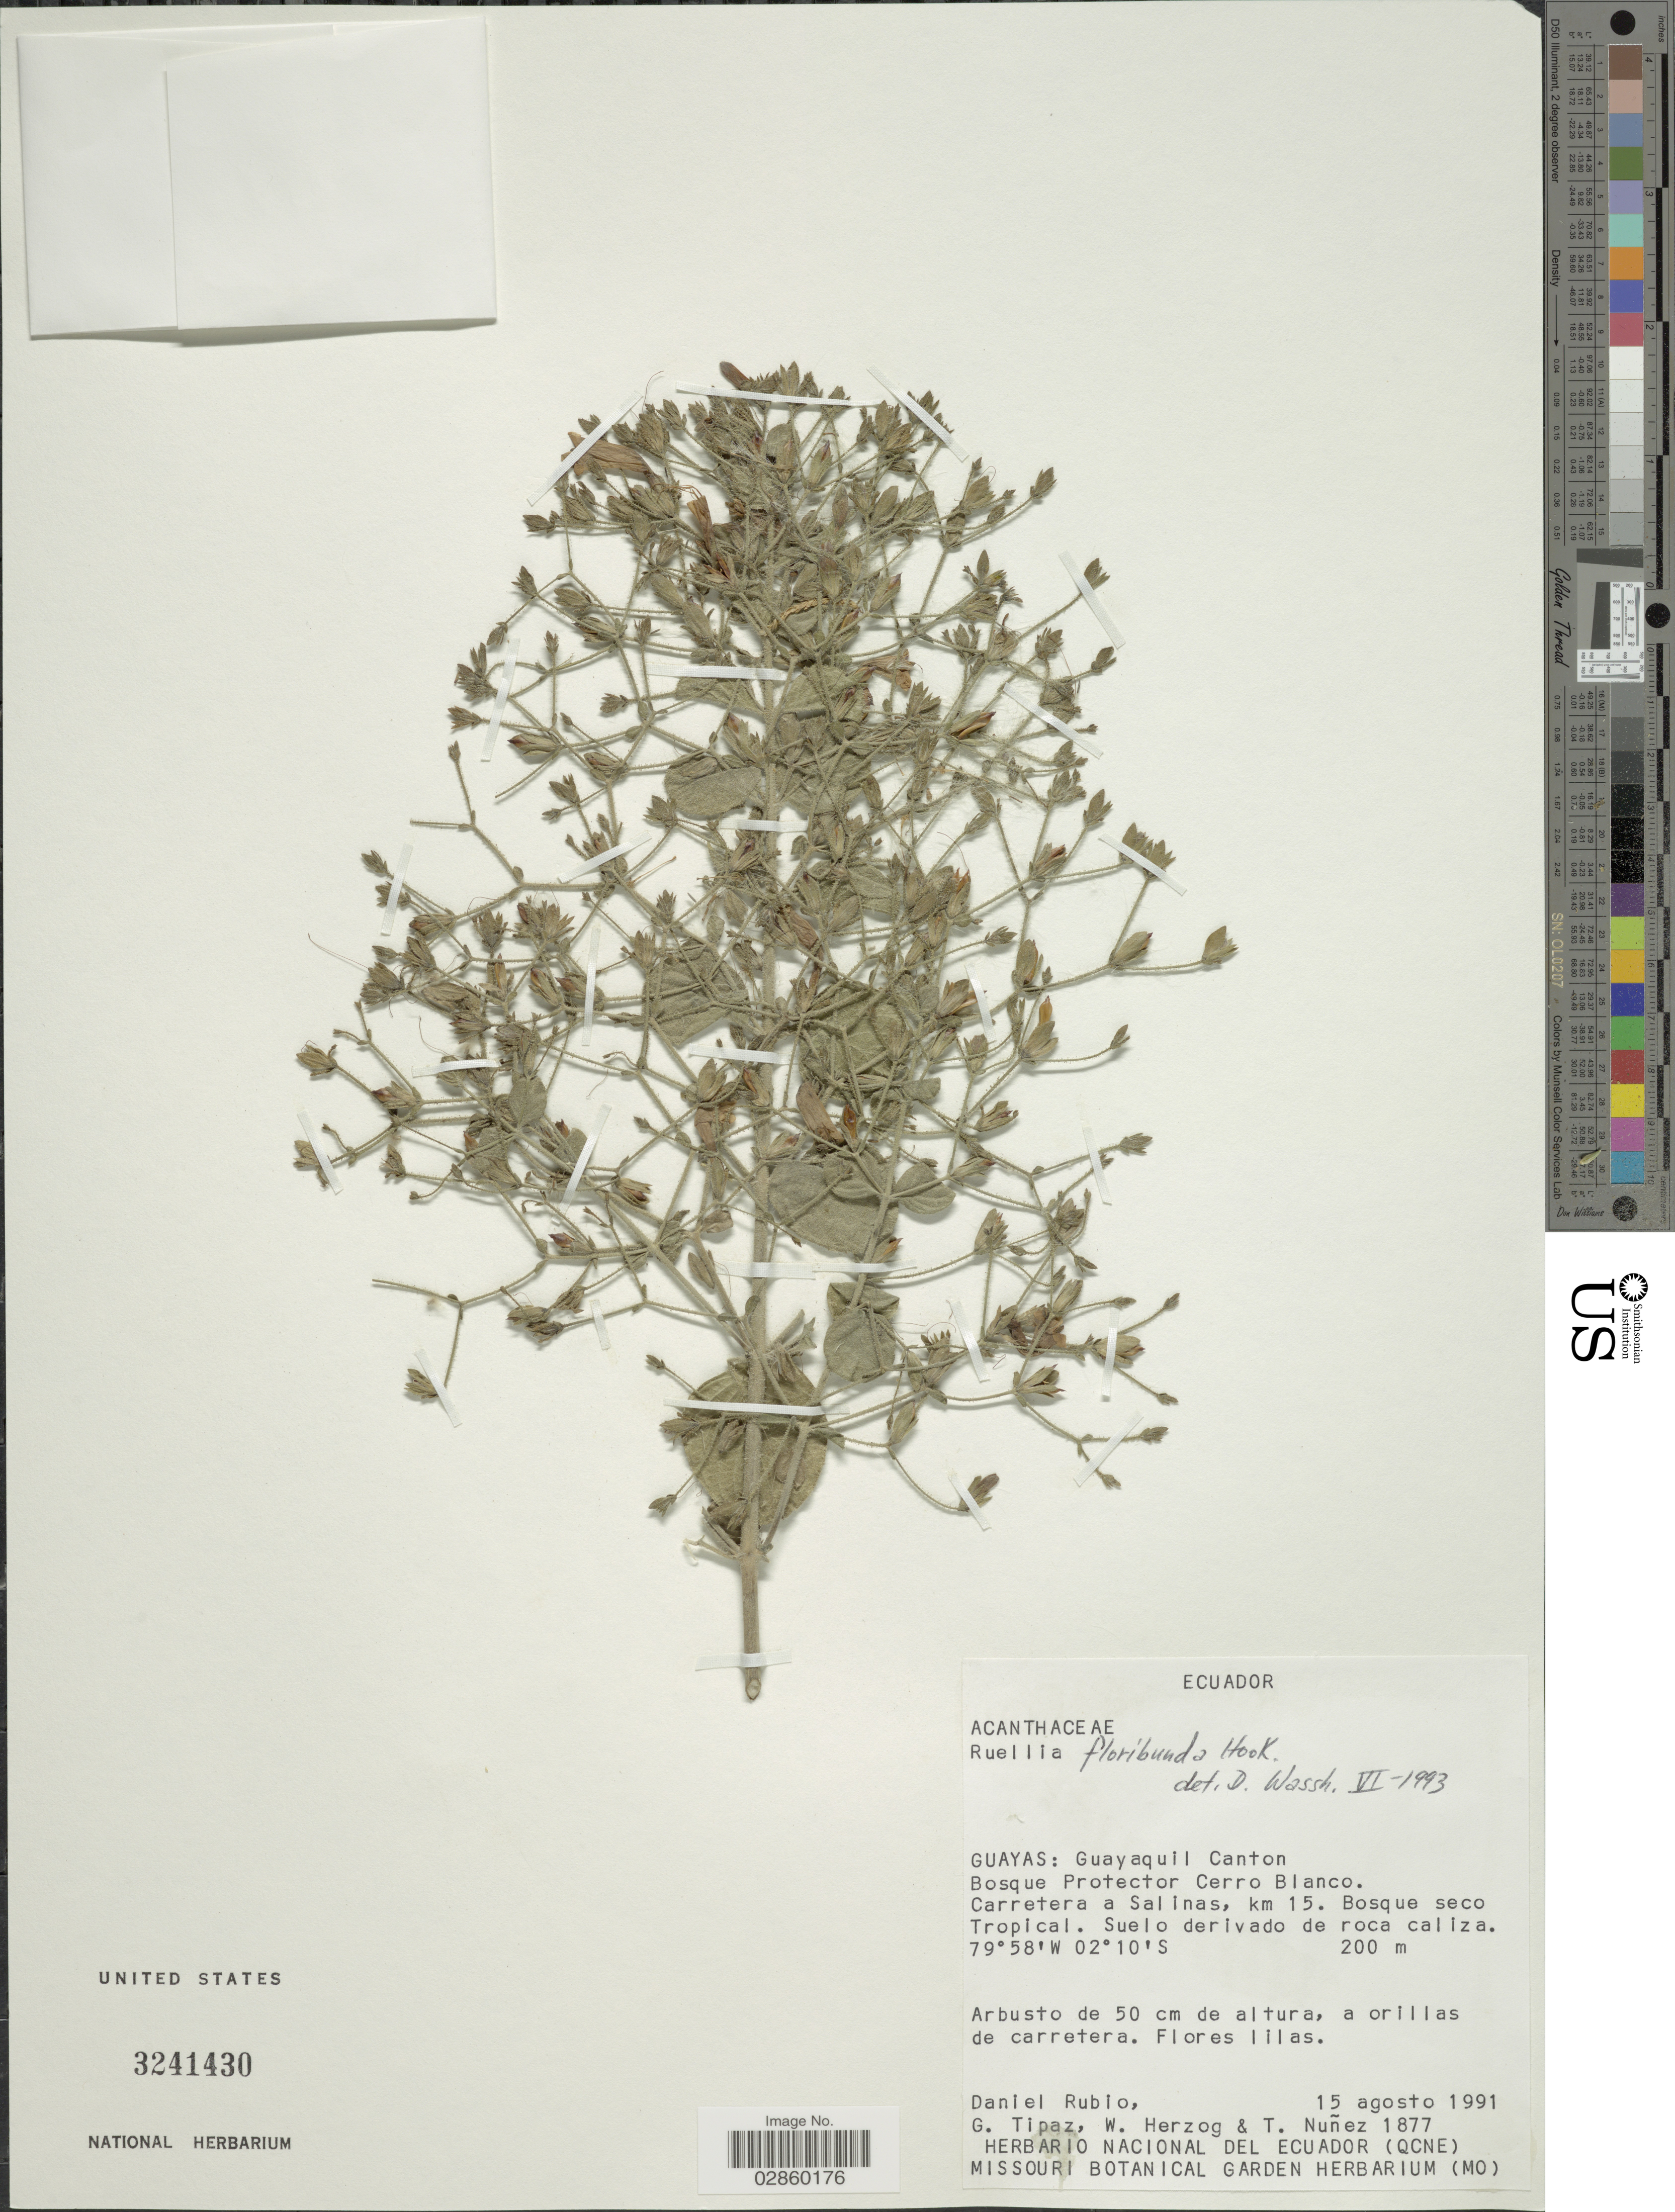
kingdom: Plantae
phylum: Tracheophyta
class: Magnoliopsida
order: Lamiales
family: Acanthaceae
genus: Ruellia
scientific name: Ruellia floribunda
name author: Hook.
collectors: D. Rubio, G. Tipaz, W. Herzog & T. Núñez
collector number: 1877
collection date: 1991-08-15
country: Ecuador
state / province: Guayas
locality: Guayaquil Canton, Bosque Protector Cerro Blanco, Carretera a Salinas, km 15.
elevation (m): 200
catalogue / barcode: US 3241430